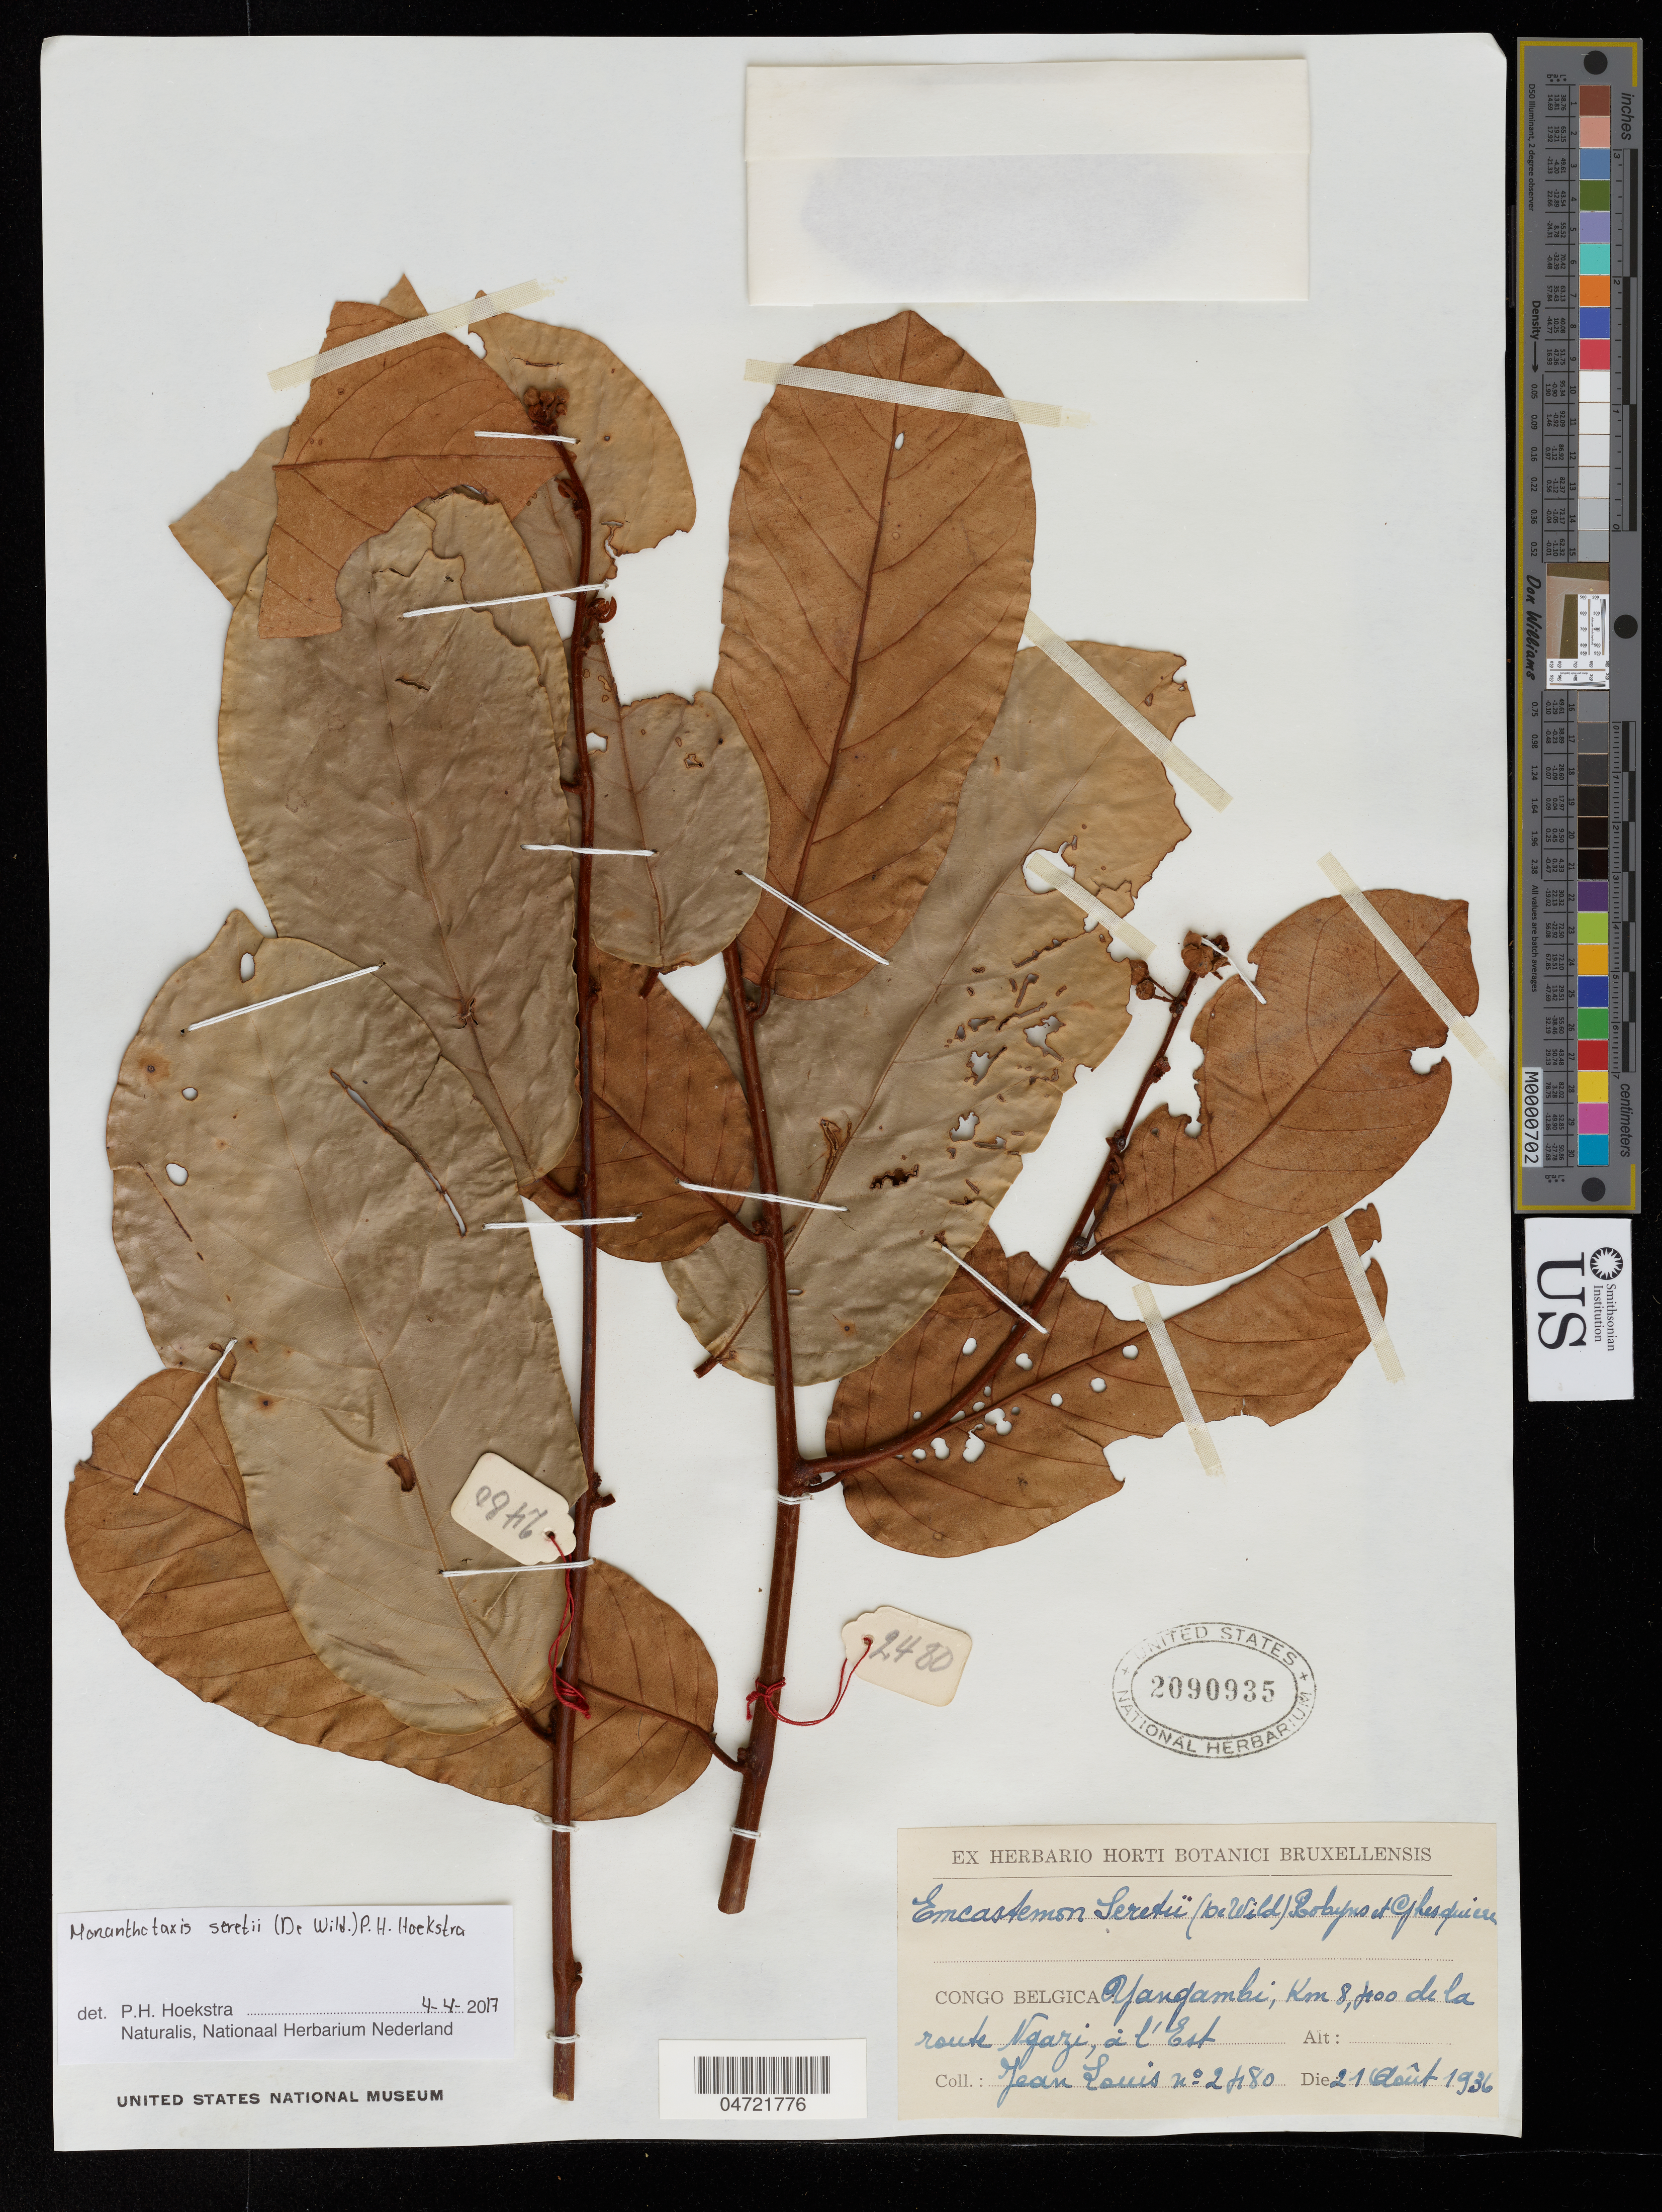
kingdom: Plantae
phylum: Tracheophyta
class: Magnoliopsida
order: Magnoliales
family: Annonaceae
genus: Monanthotaxis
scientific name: Monanthotaxis seretii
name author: P.H. Hoekstra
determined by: Hoekstra, P. H.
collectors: J. Louis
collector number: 2480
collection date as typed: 19 Aug 1936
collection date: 1936-08-19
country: Congo, Democratic Republic of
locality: Yanglambi reserve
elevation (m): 470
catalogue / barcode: US 2090935